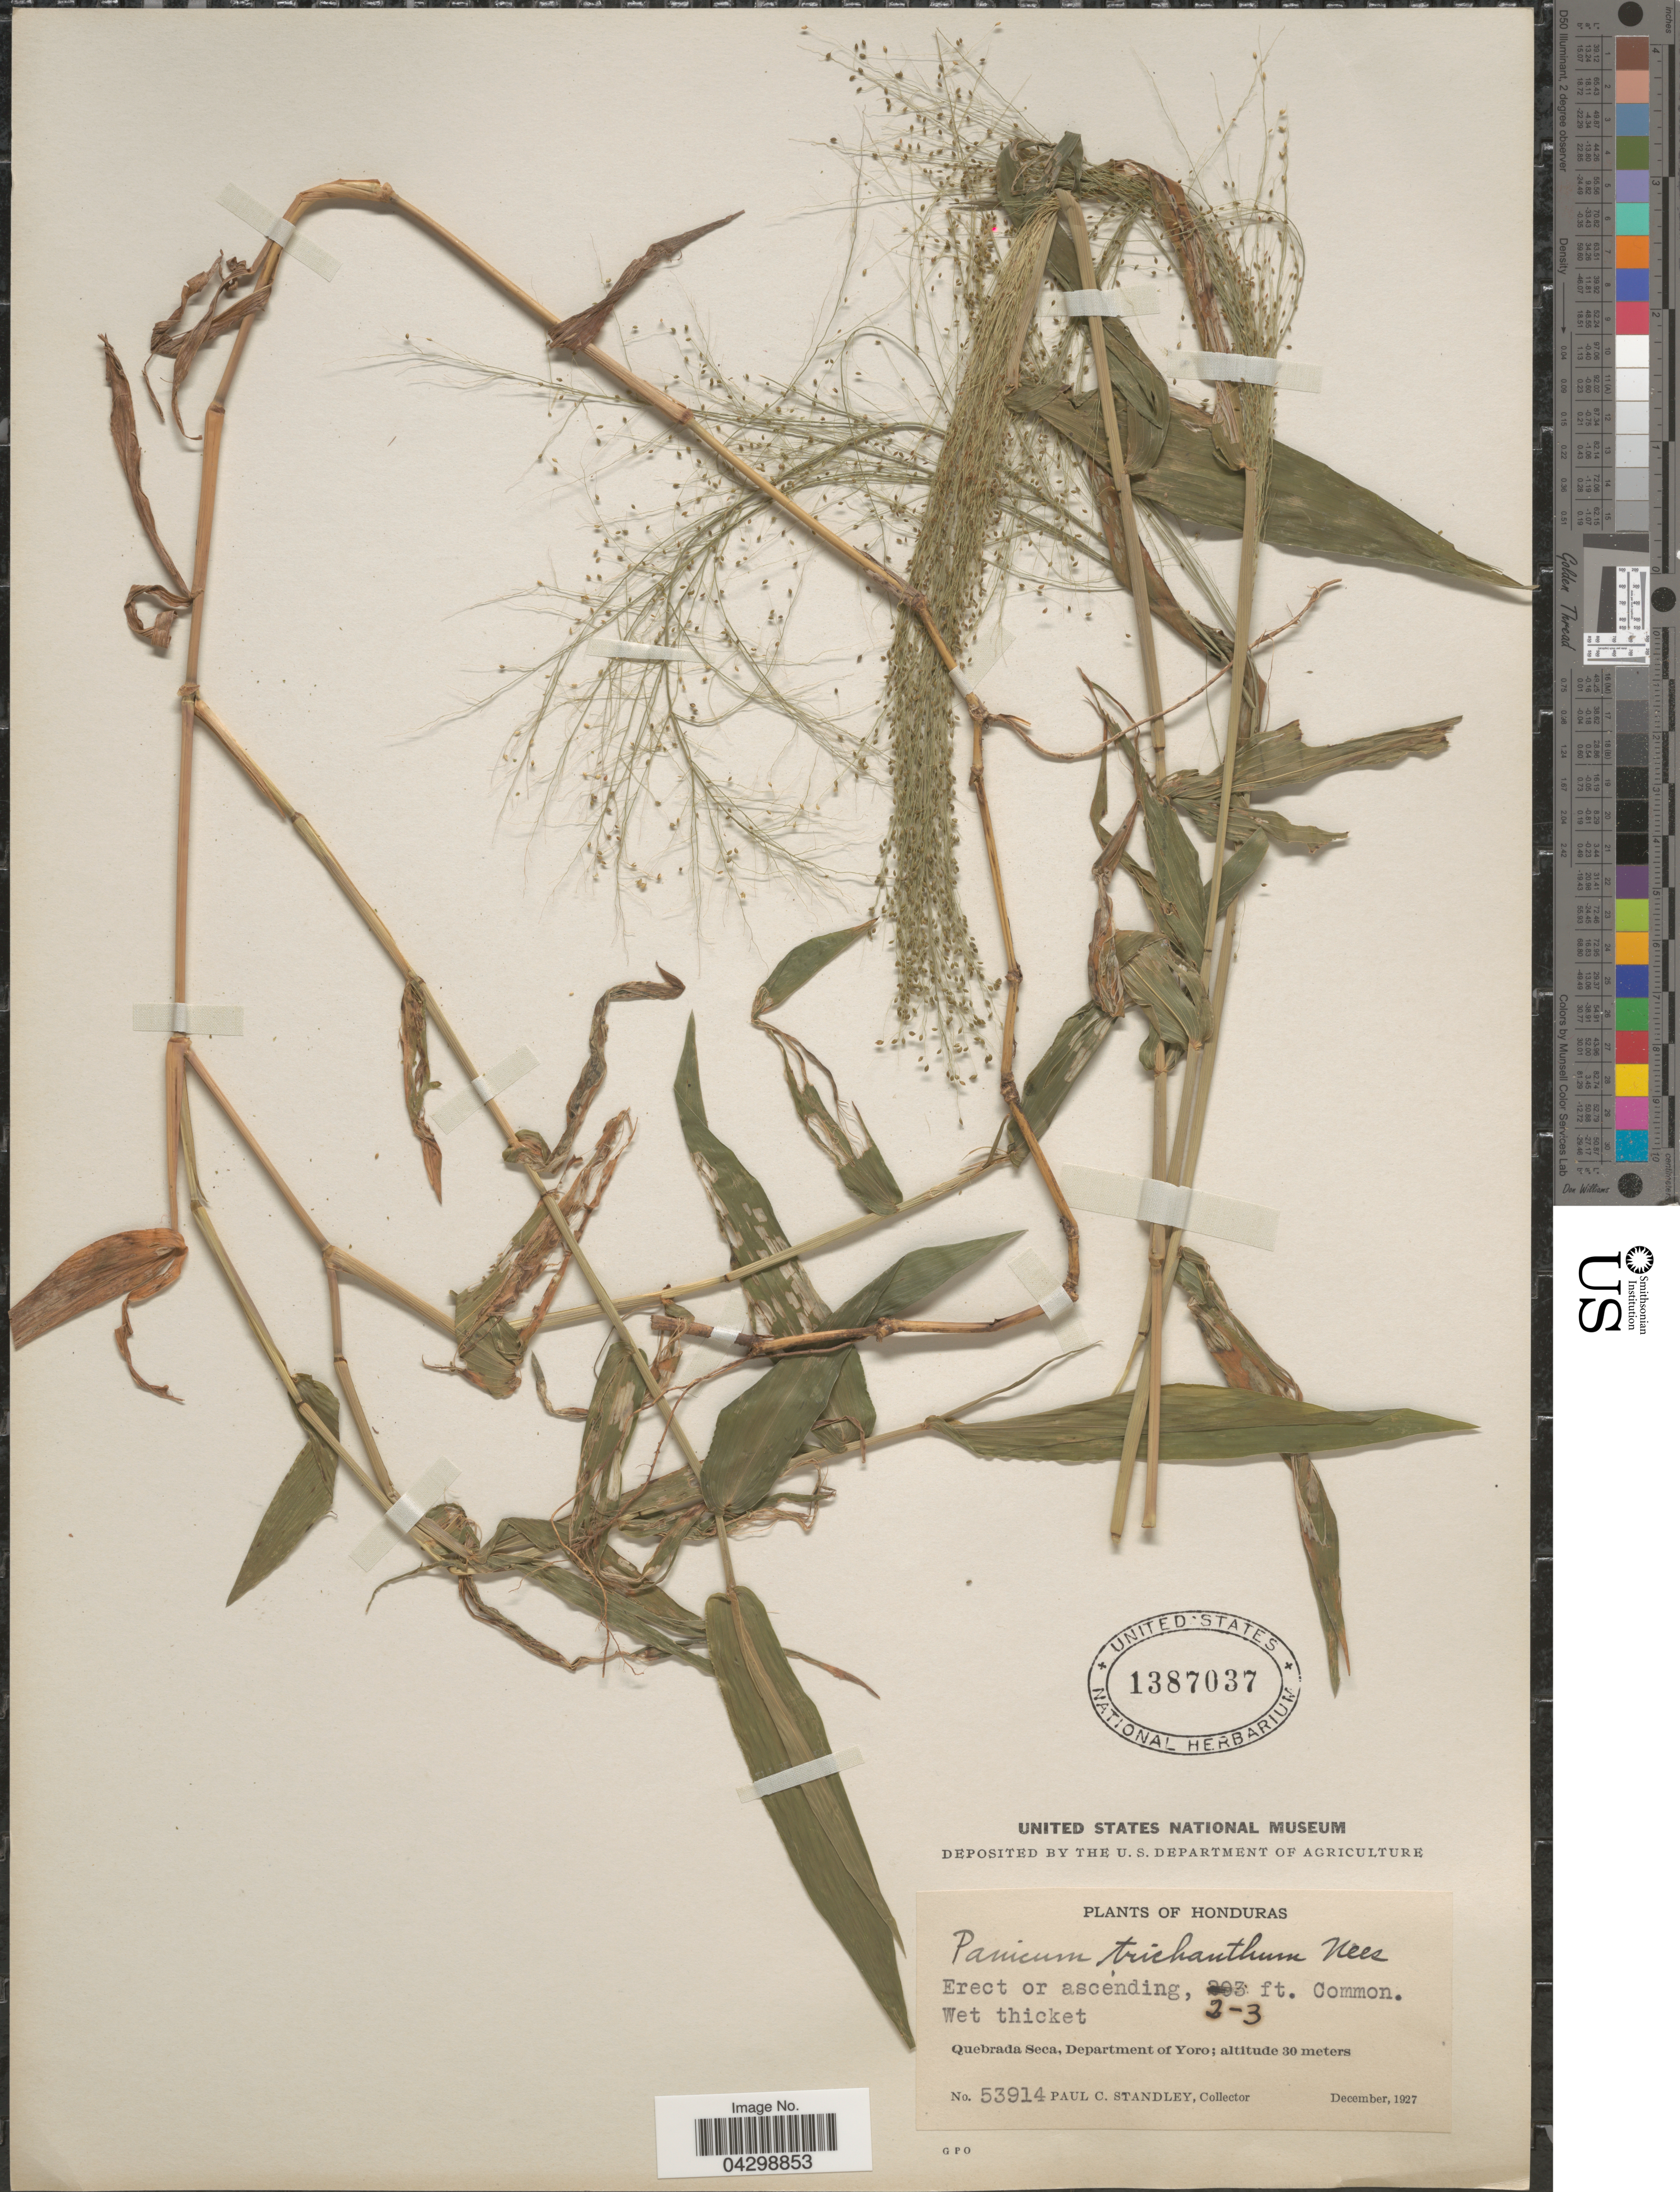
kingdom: Plantae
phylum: Tracheophyta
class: Liliopsida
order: Poales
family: Poaceae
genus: Panicum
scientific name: Panicum trichanthum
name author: Nees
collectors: P. C. Standley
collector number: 53914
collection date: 1927-12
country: Honduras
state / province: Yoro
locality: Common. Wet thicket. Quebrada Seca, Department of Yoro.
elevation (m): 30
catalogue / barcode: US 1387037